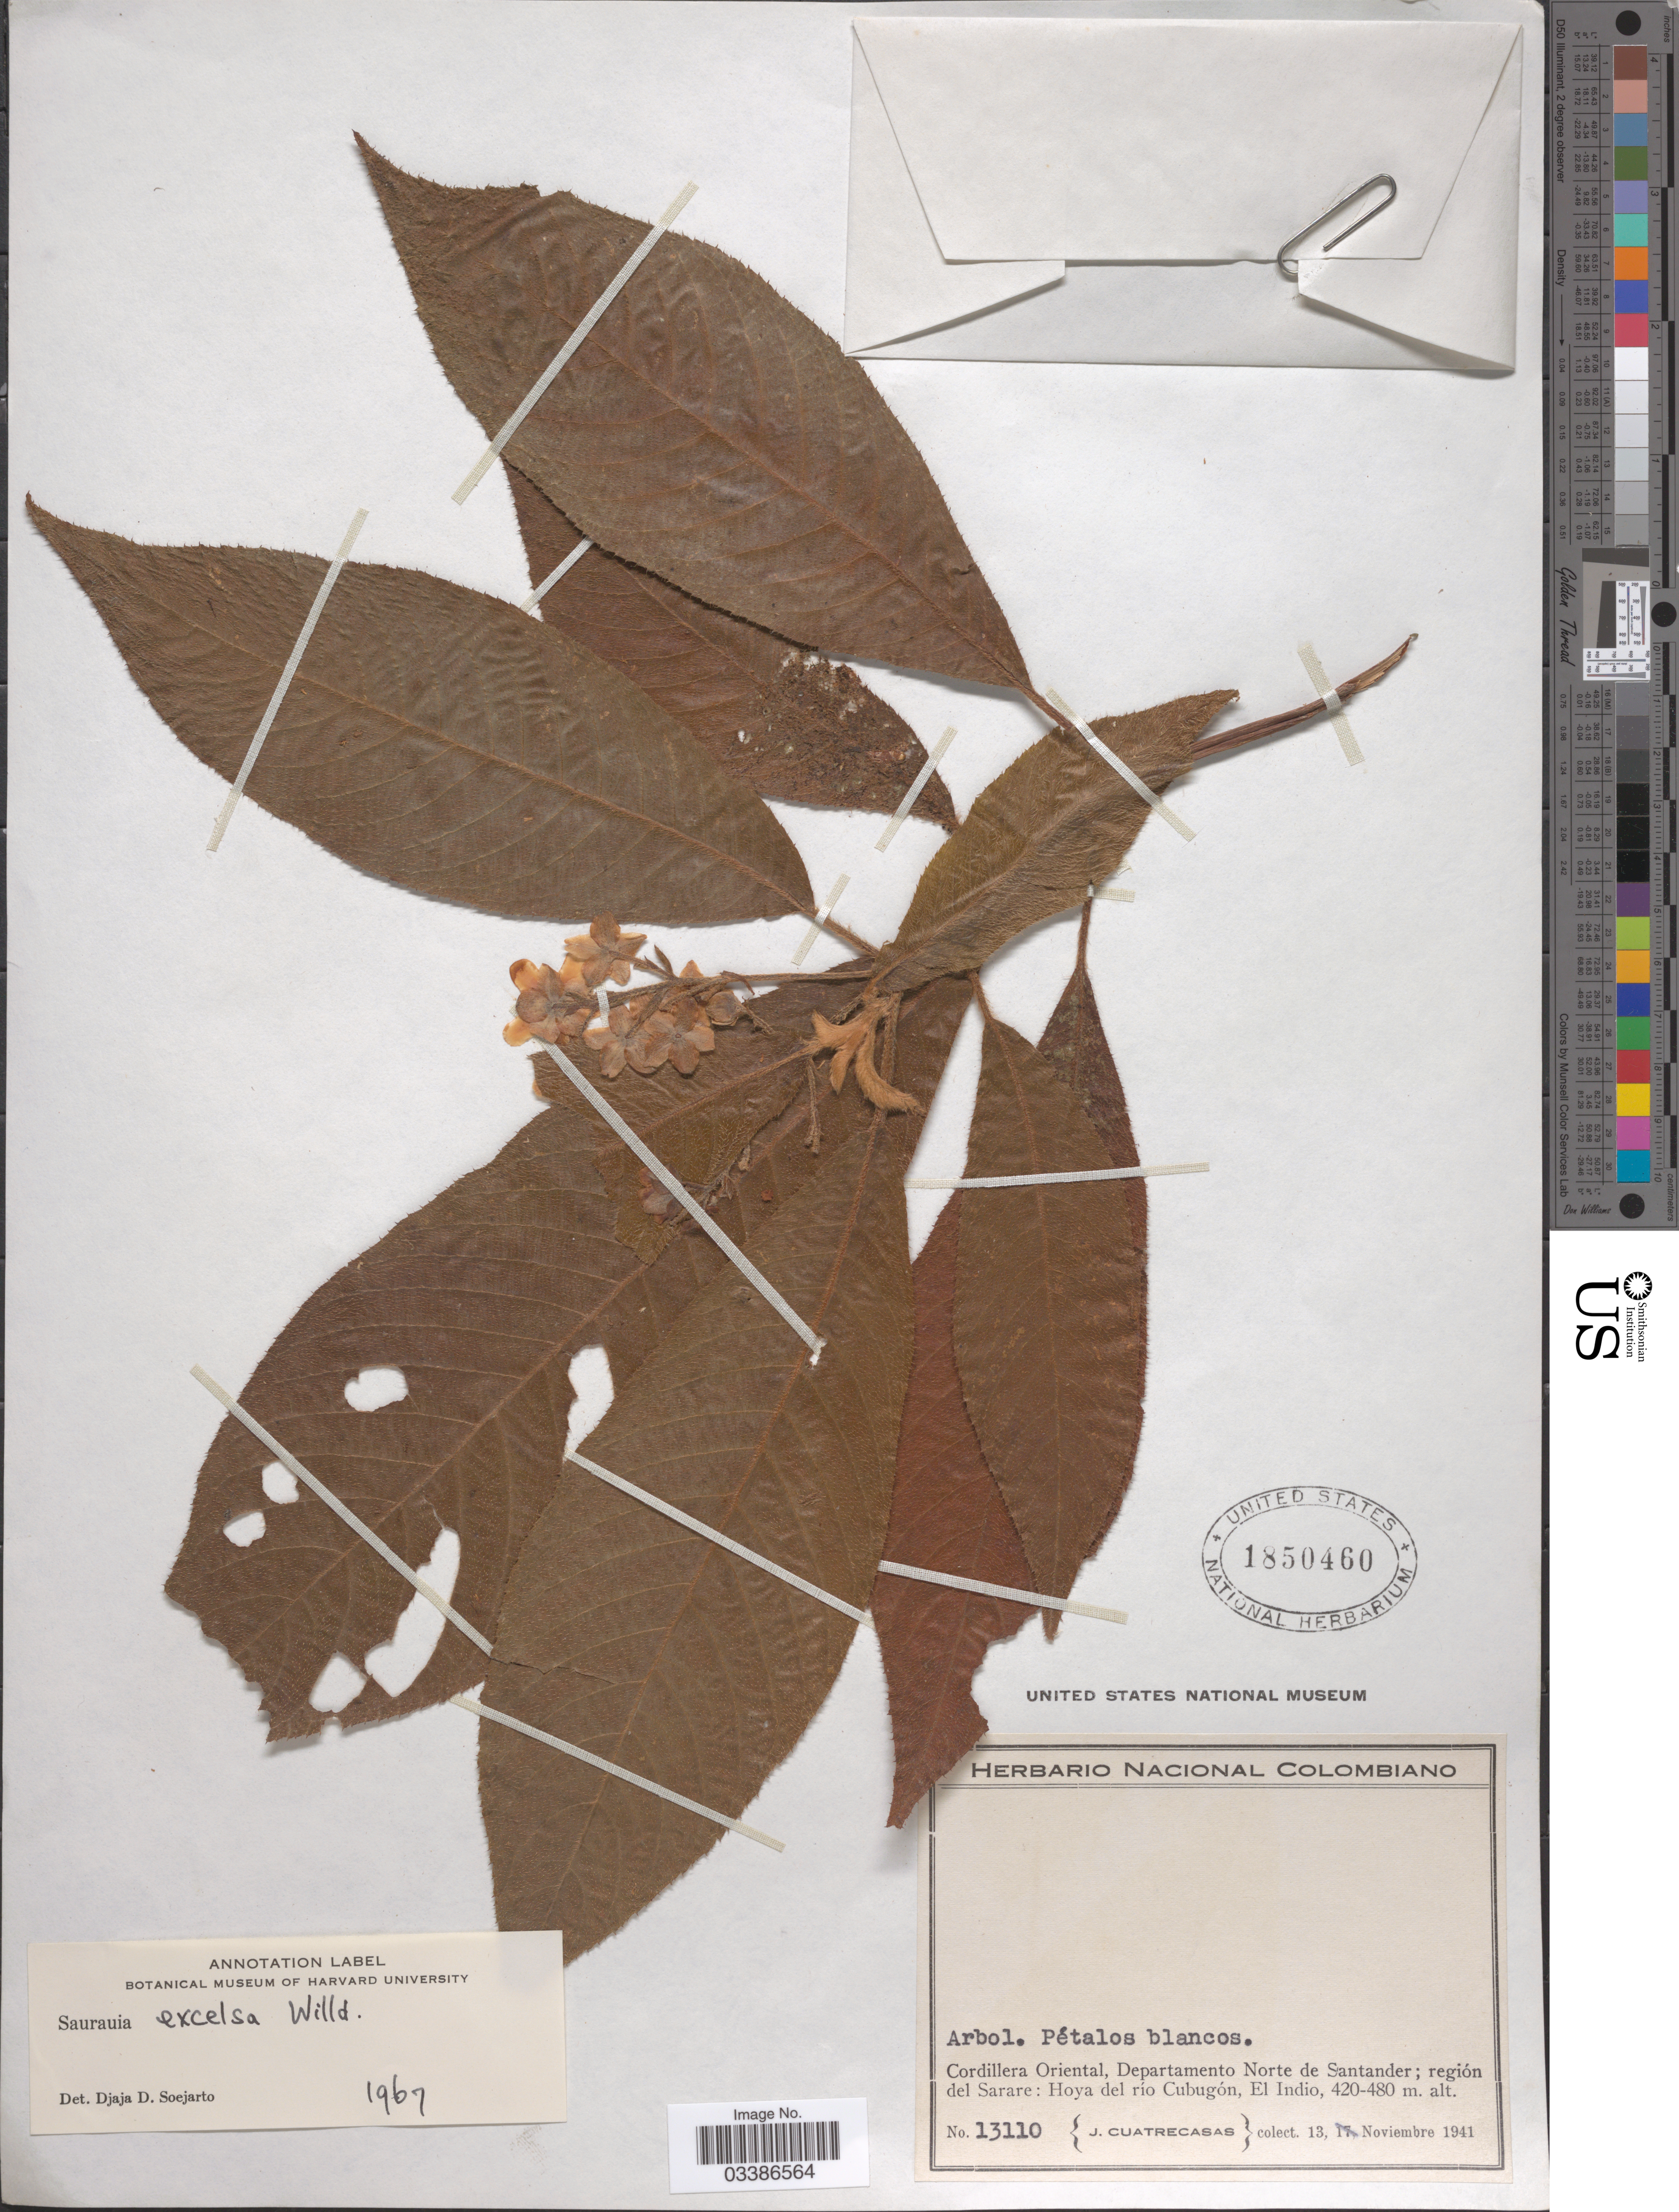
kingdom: Plantae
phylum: Tracheophyta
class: Magnoliopsida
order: Ericales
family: Actinidiaceae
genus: Saurauia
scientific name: Saurauia excelsa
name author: Willd.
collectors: J. Cuatrecasas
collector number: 13110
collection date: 1941-11-13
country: Colombia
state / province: Norte de Santander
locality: Cordillera Oriental, Departamento Norte de Santander; región del Sarare: Hoya del río Cubugón, El Indio.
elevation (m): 420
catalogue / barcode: US 1850460